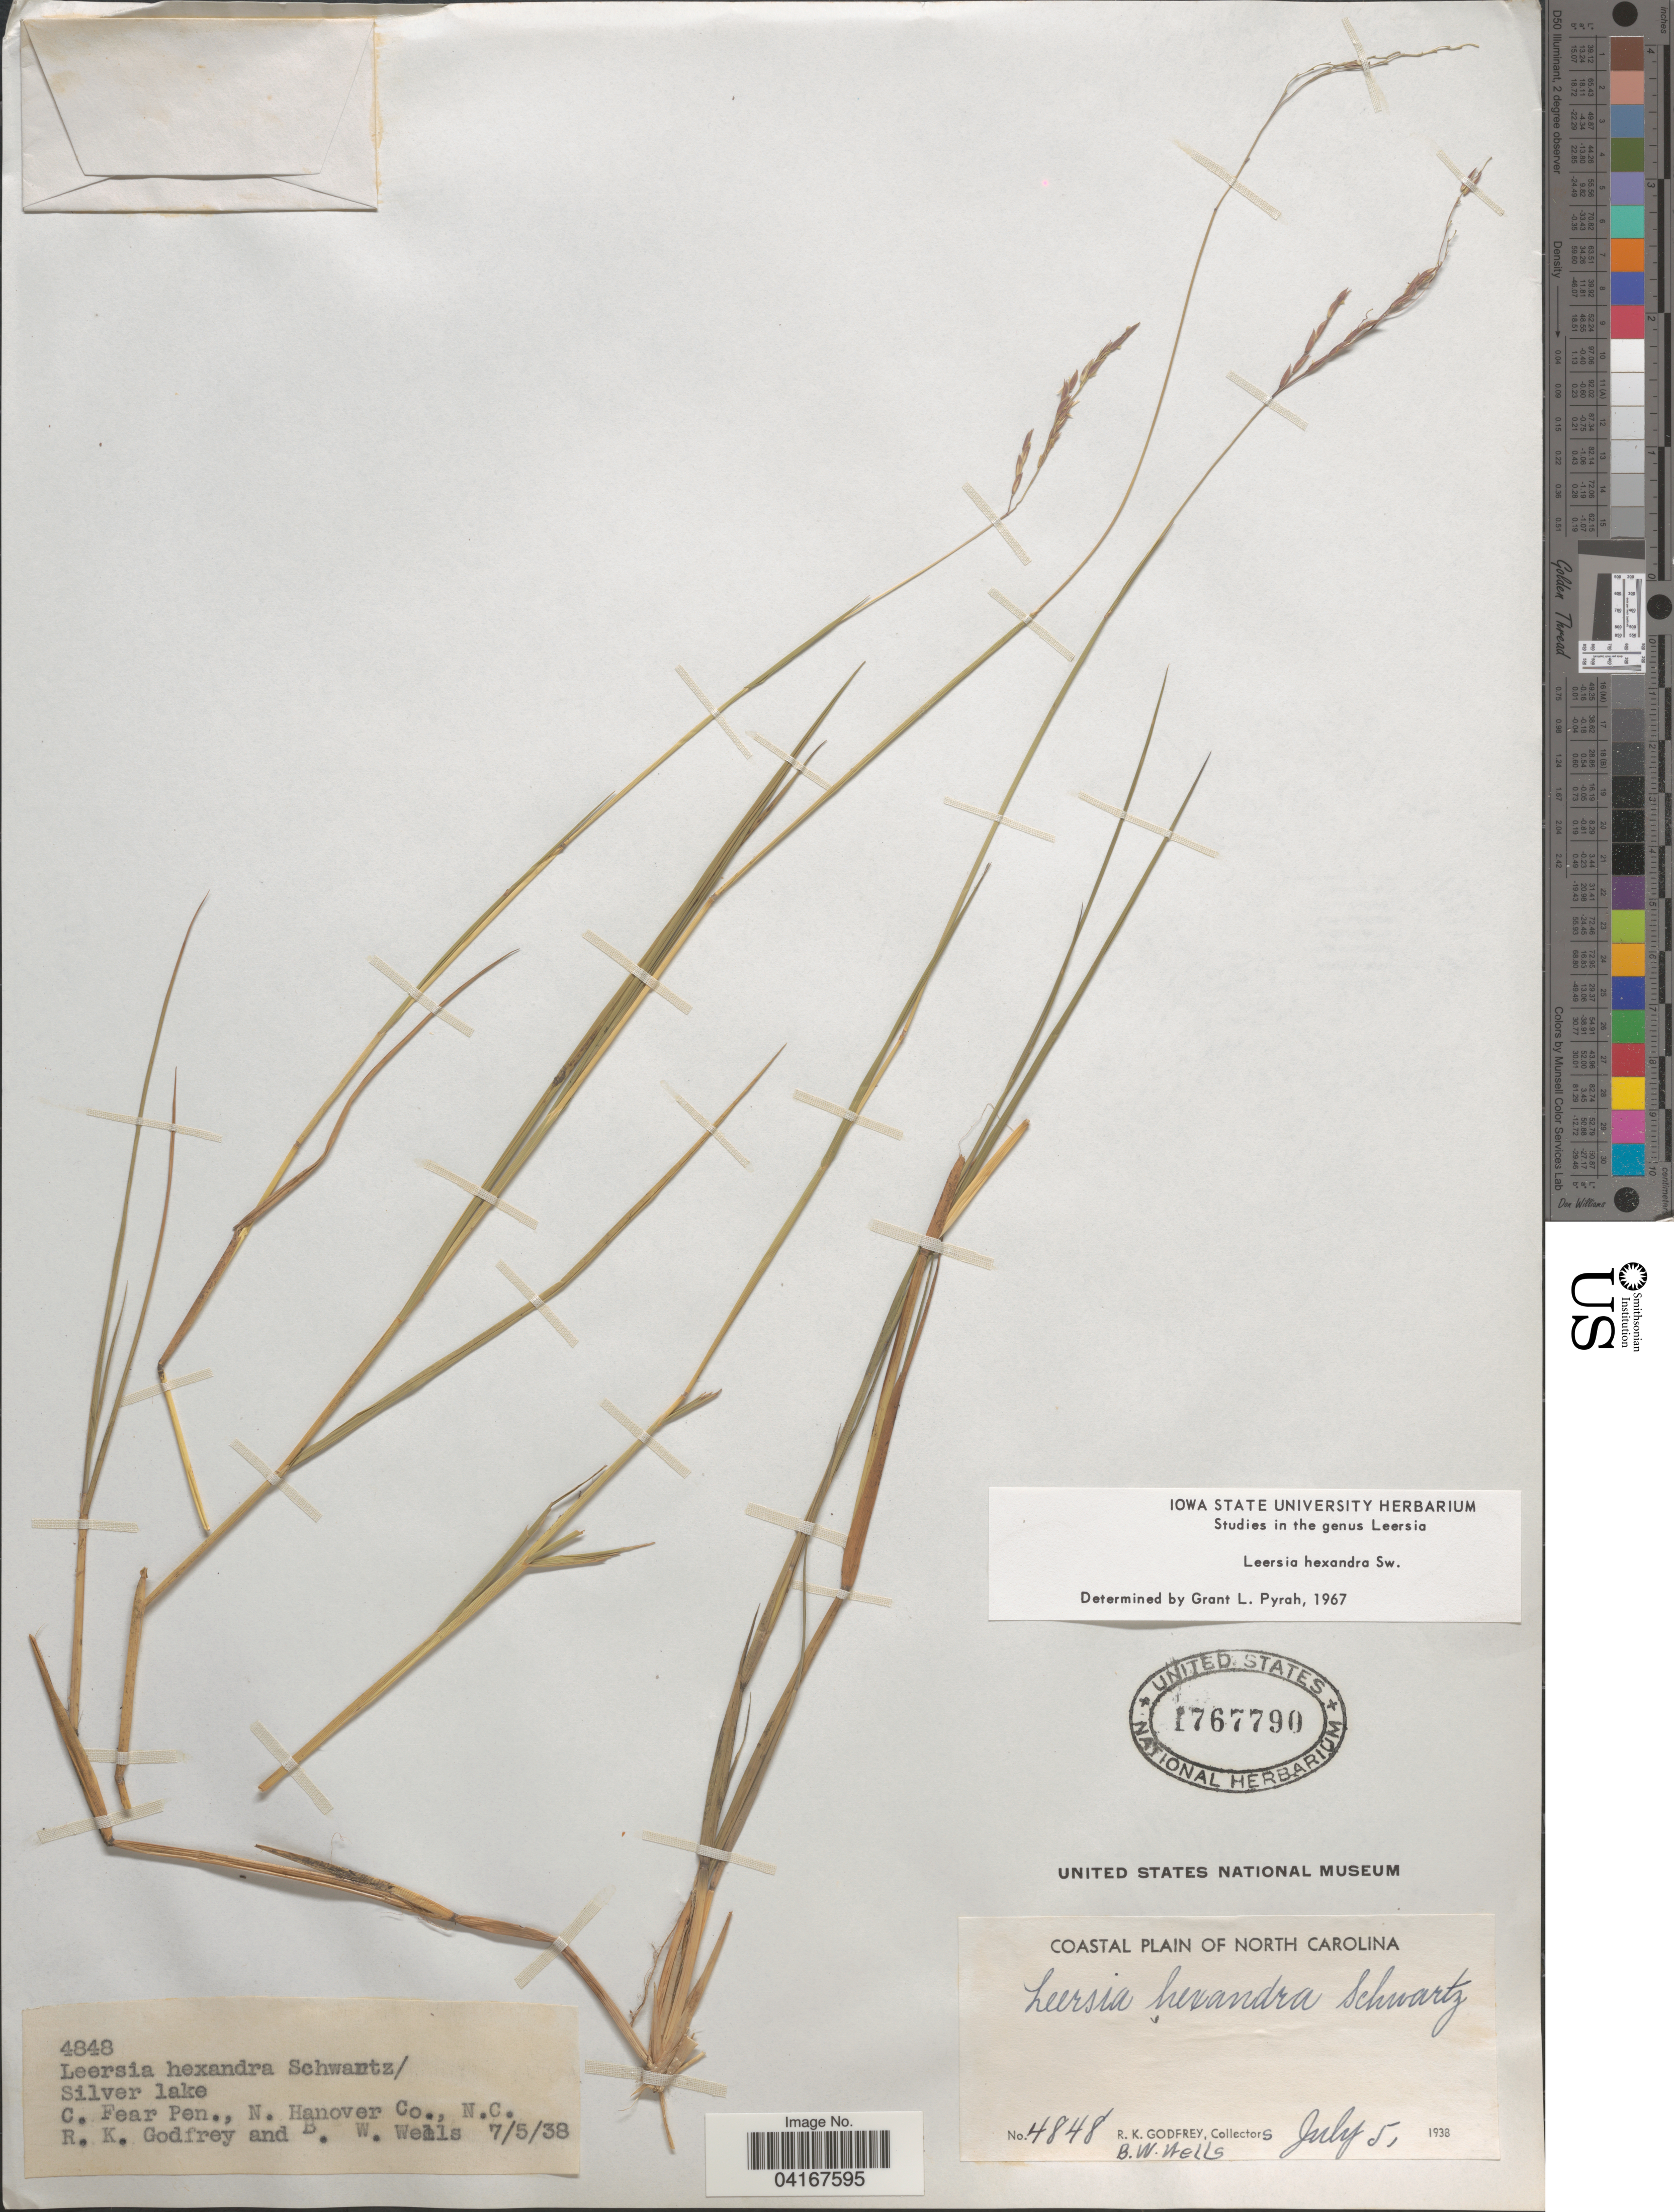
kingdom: Plantae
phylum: Tracheophyta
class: Liliopsida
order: Poales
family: Poaceae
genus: Leersia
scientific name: Leersia hexandra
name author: Sw.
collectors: R. K. Godfrey & B. Wells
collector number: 4848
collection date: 1938-07-05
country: United States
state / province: North Carolina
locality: Silver lake. C. Fear Pen., N. Hanover Co.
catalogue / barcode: US 1767790